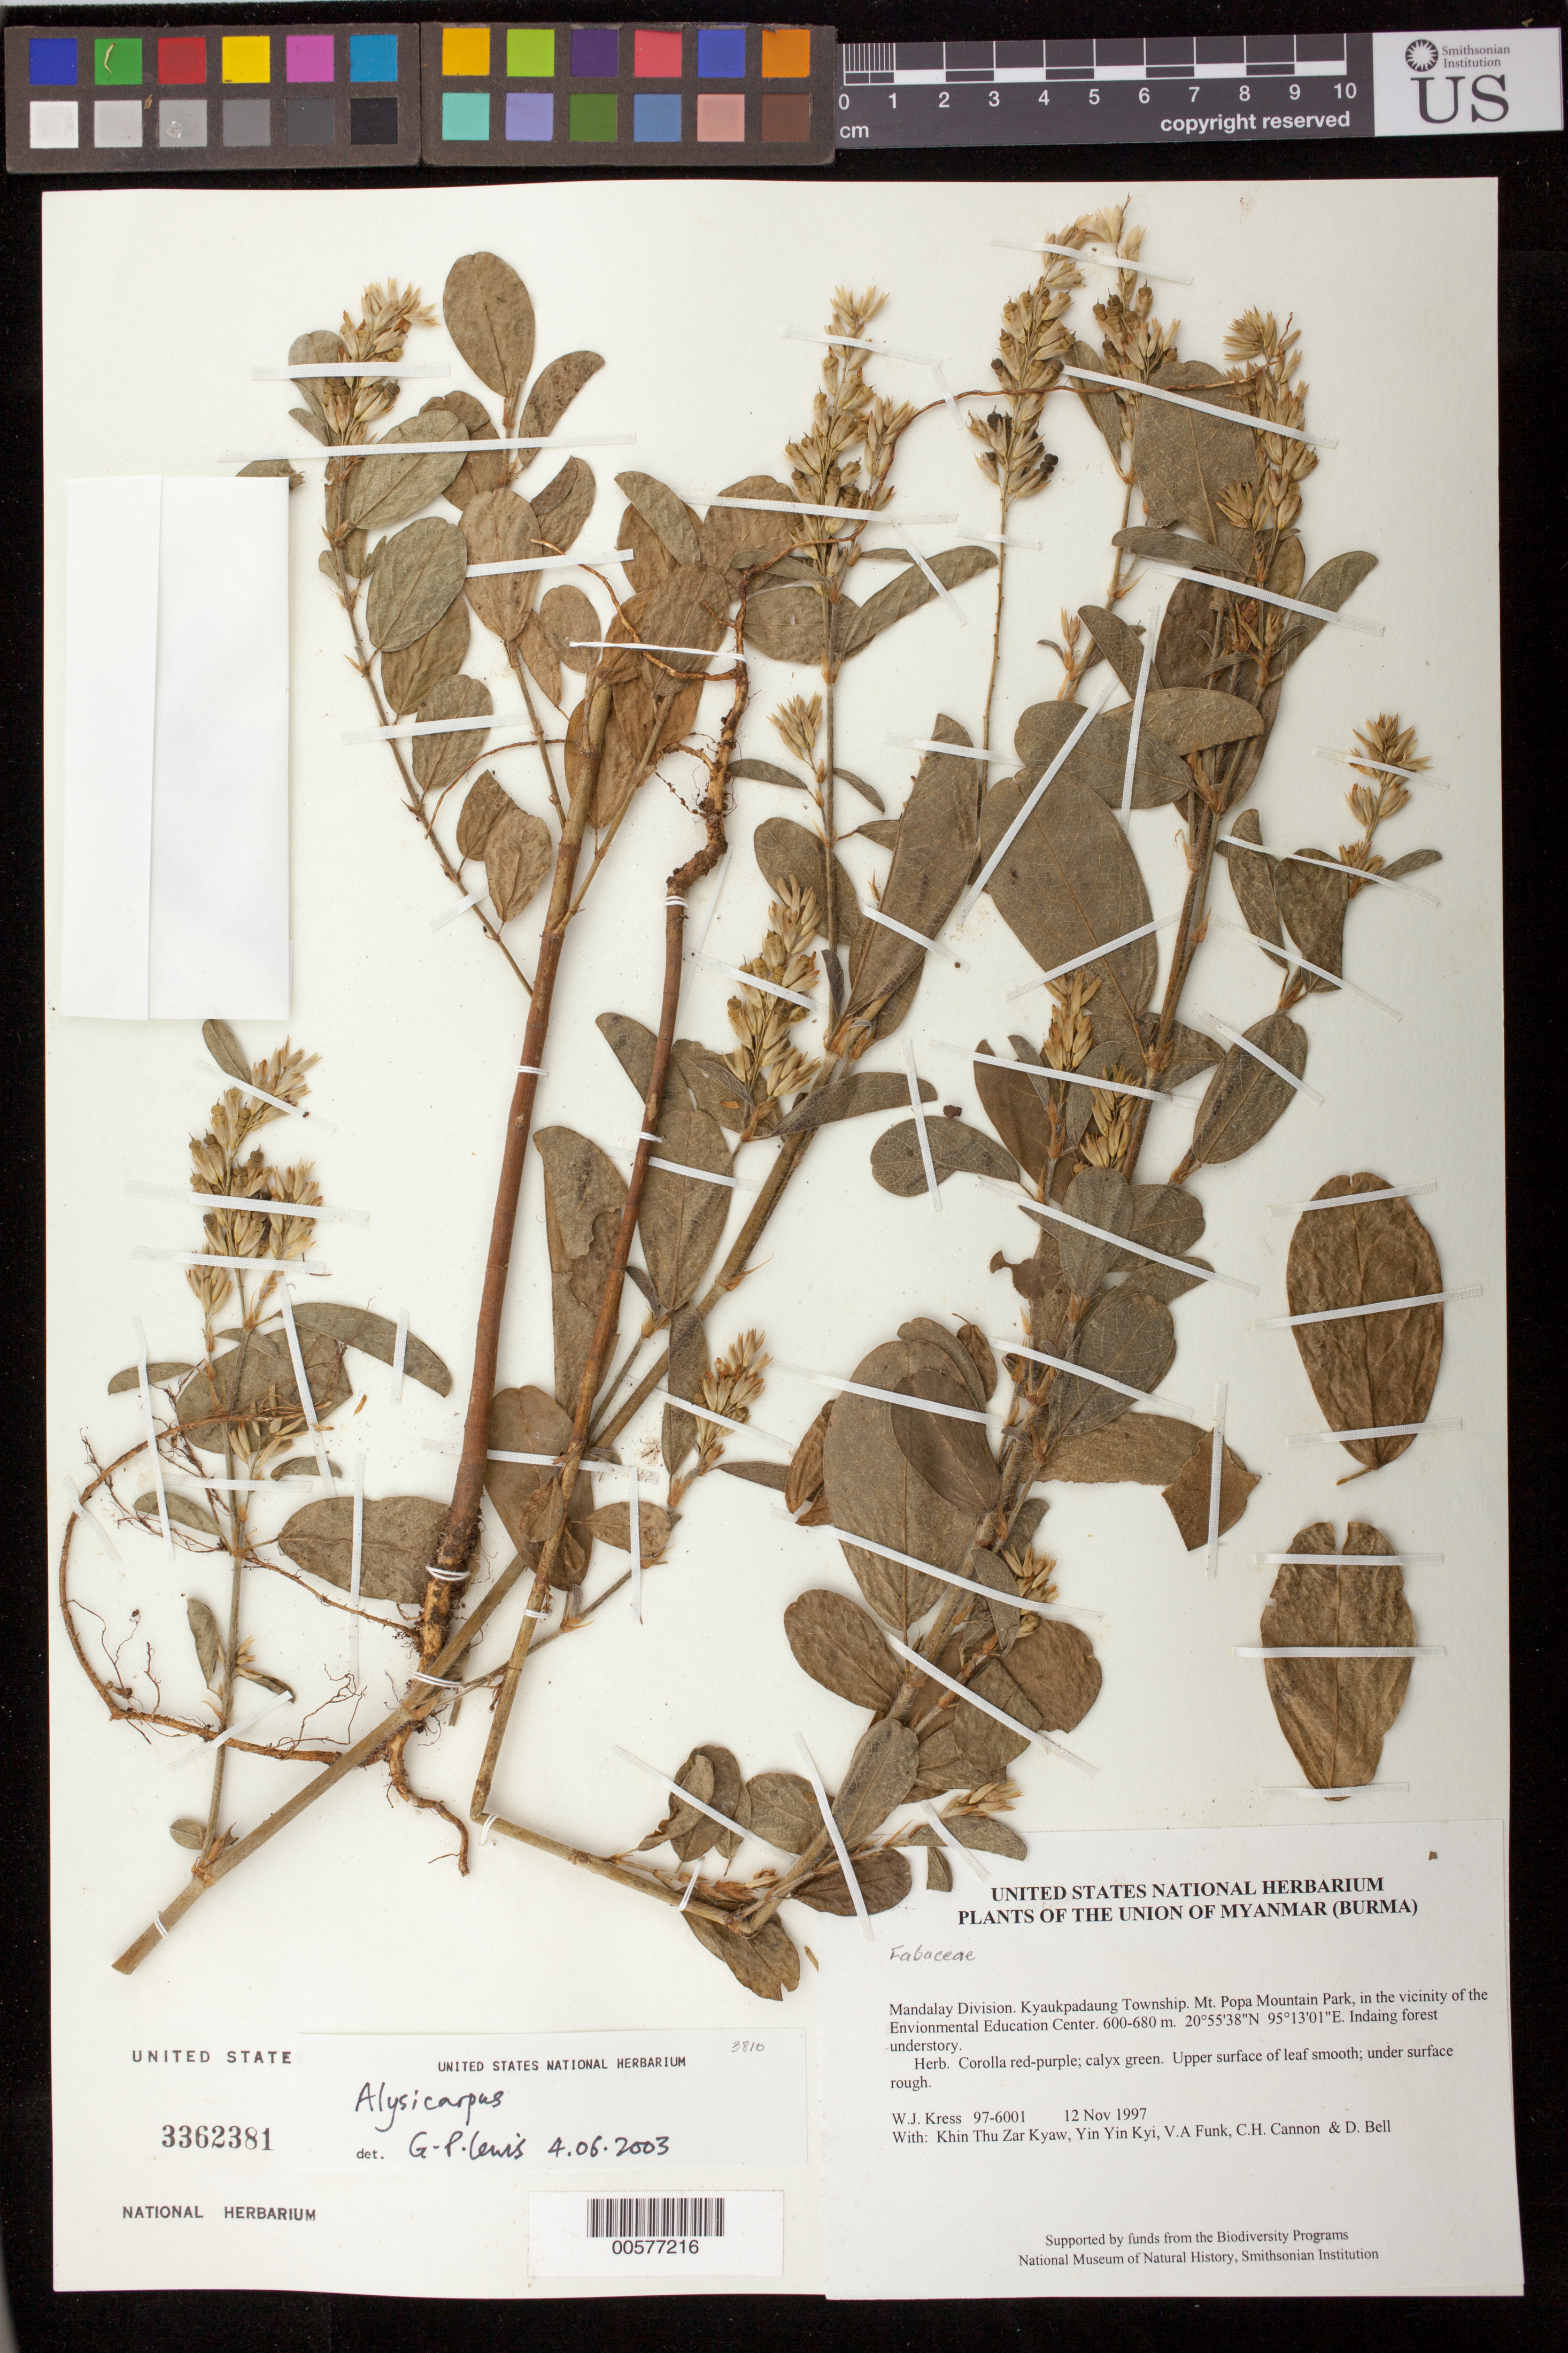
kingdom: Plantae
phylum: Tracheophyta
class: Magnoliopsida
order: Fabales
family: Fabaceae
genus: Alysicarpus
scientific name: Alysicarpus sp.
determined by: Lewis, Gwilym P.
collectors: W. J. Kress, Khin Thu Zar Kyaw, Yin Yin Kyi, V. Funk, C. H. Cannon & D. A. Bell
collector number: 97-6001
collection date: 1997-11-12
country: Myanmar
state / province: Mandalay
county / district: Kyaukpadaung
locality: Mt. Popa Mountain Park, in the vicinity of the Envionmental Education Center.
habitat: Indaing forest understory.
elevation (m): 600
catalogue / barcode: US 3362381